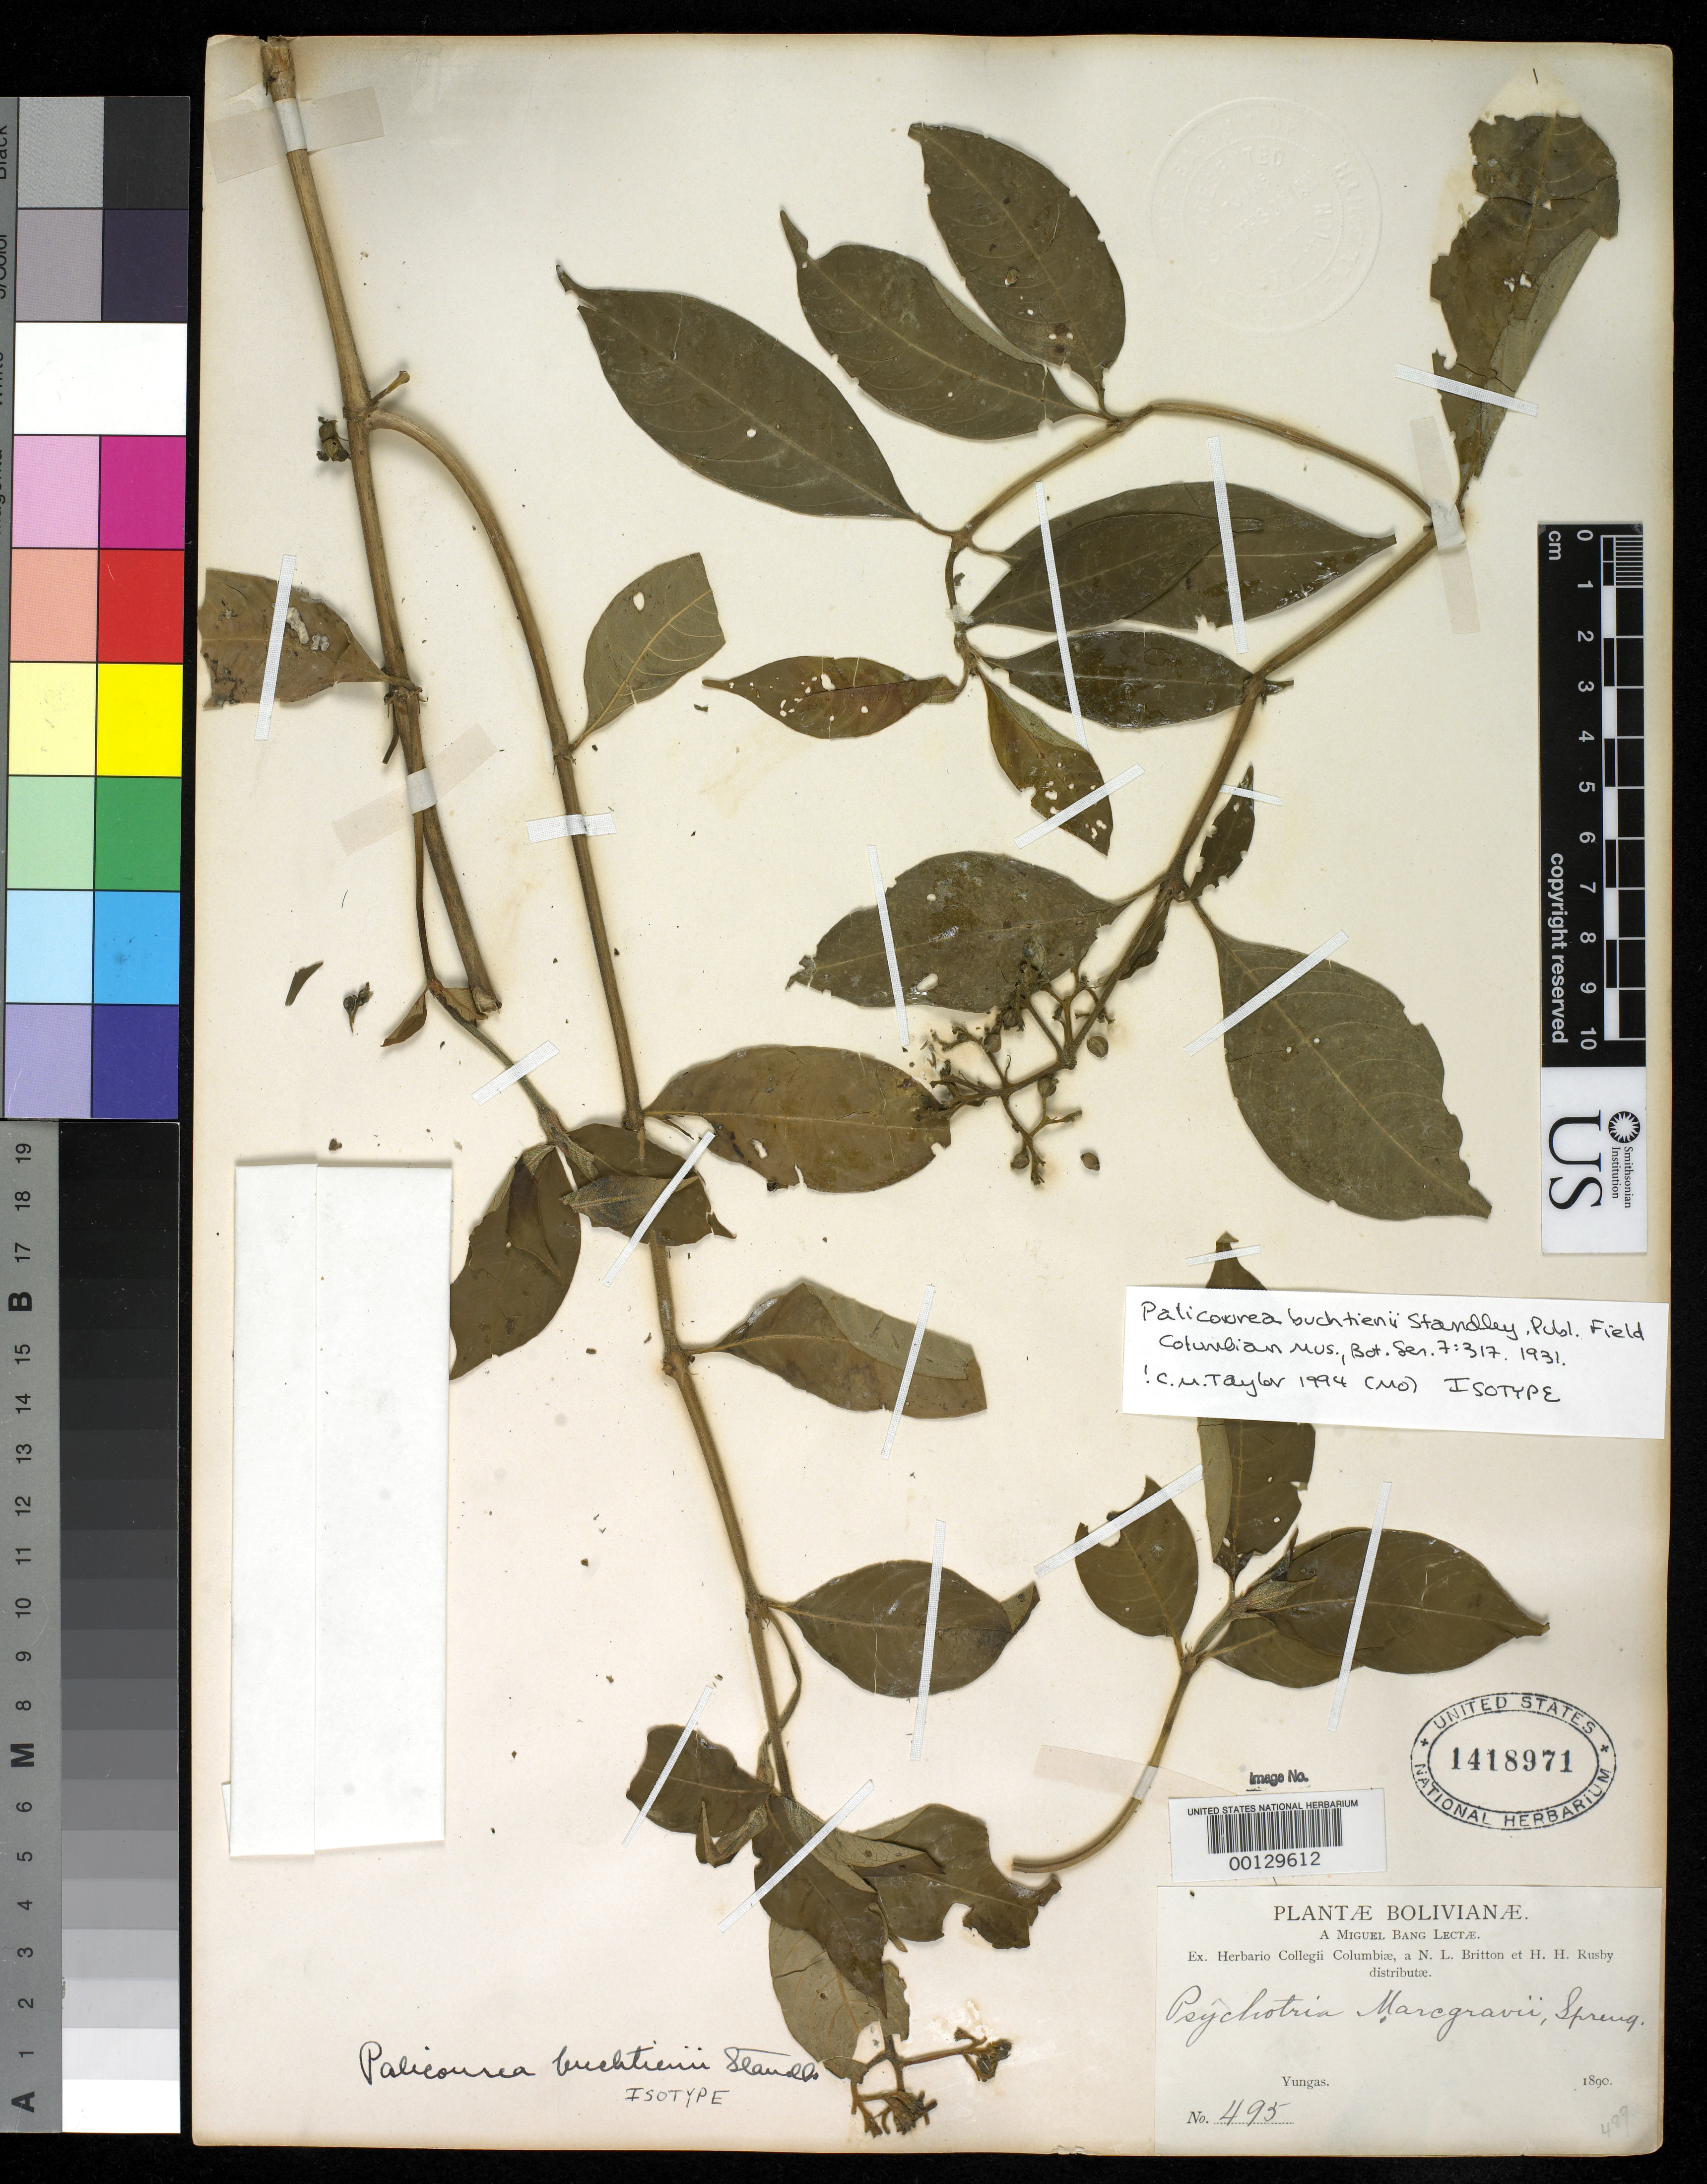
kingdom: Plantae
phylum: Tracheophyta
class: Magnoliopsida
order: Gentianales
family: Rubiaceae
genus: Palicourea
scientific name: Palicourea buchtienii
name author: Standl.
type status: Isotype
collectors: M. Bang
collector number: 495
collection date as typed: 1890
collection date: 1890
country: Bolivia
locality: Yungas.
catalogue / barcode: US 1418971